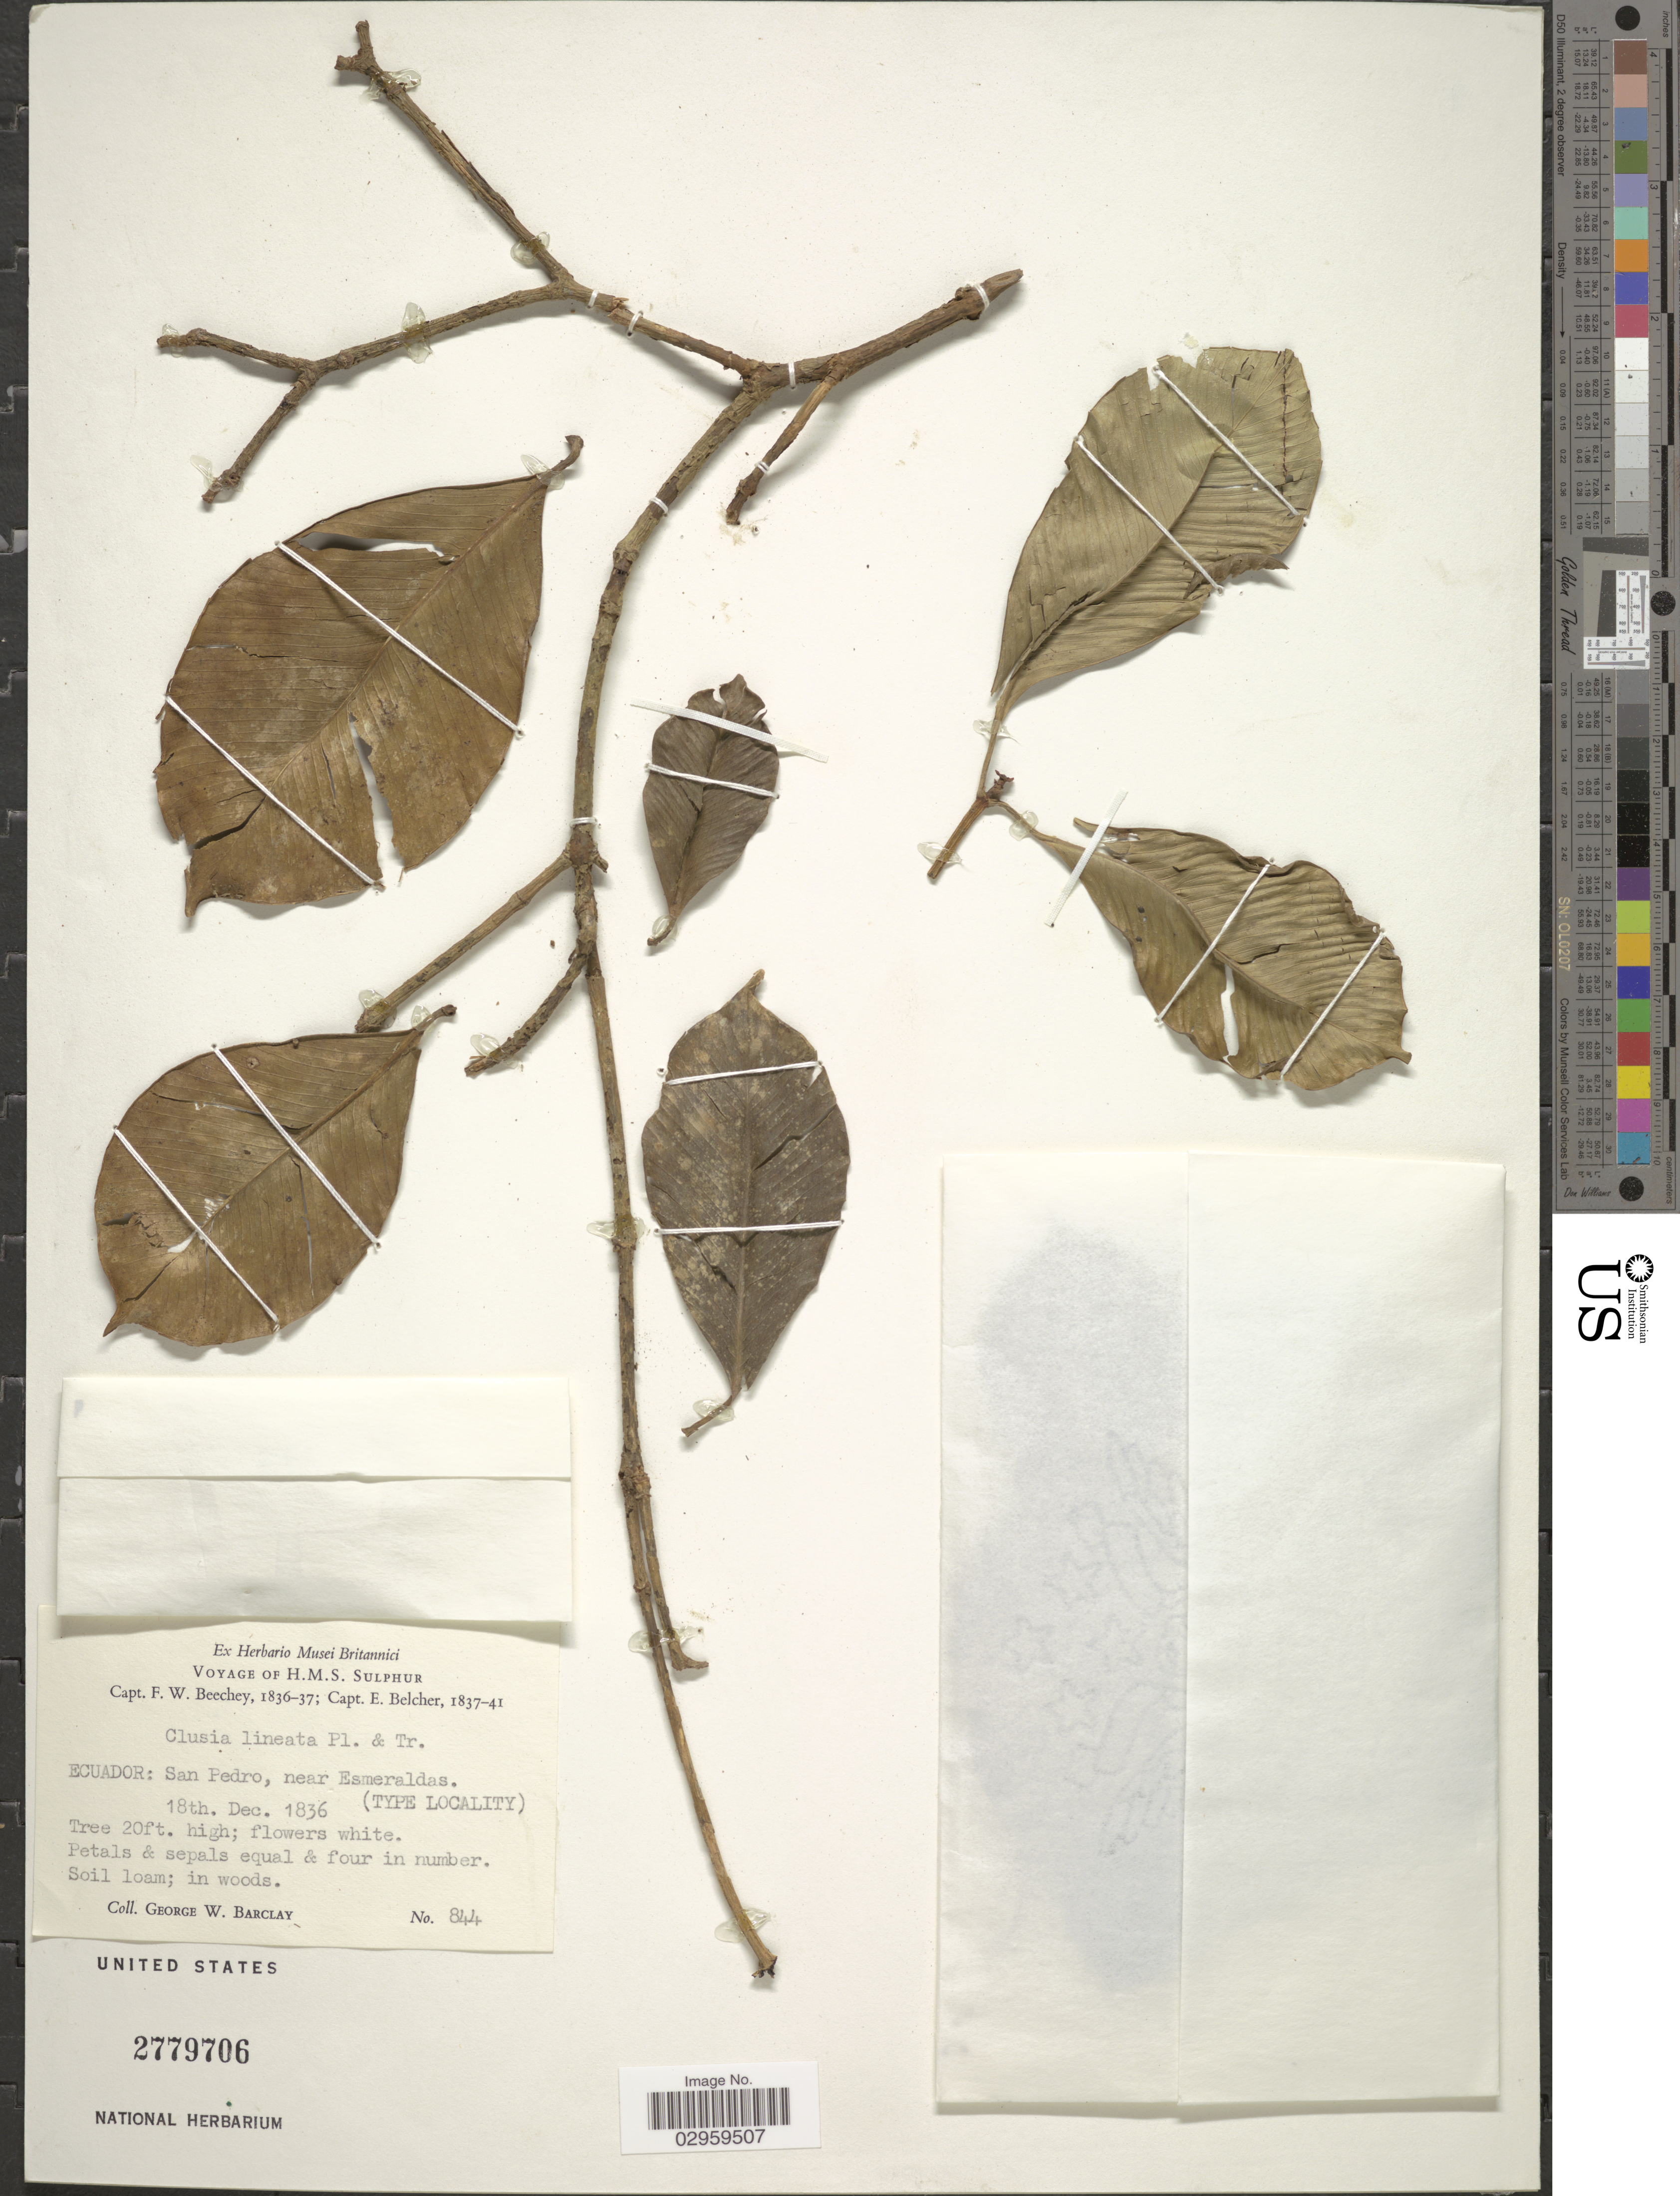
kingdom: Plantae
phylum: Tracheophyta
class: Magnoliopsida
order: Malpighiales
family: Clusiaceae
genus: Clusia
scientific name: Clusia lineata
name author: (Benth.) Planch. & Triana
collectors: G. W. Barclay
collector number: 844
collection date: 1836-12-18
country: Ecuador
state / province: Esmeraldas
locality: San Pedro, near Esmeraldas.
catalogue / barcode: US 2779706